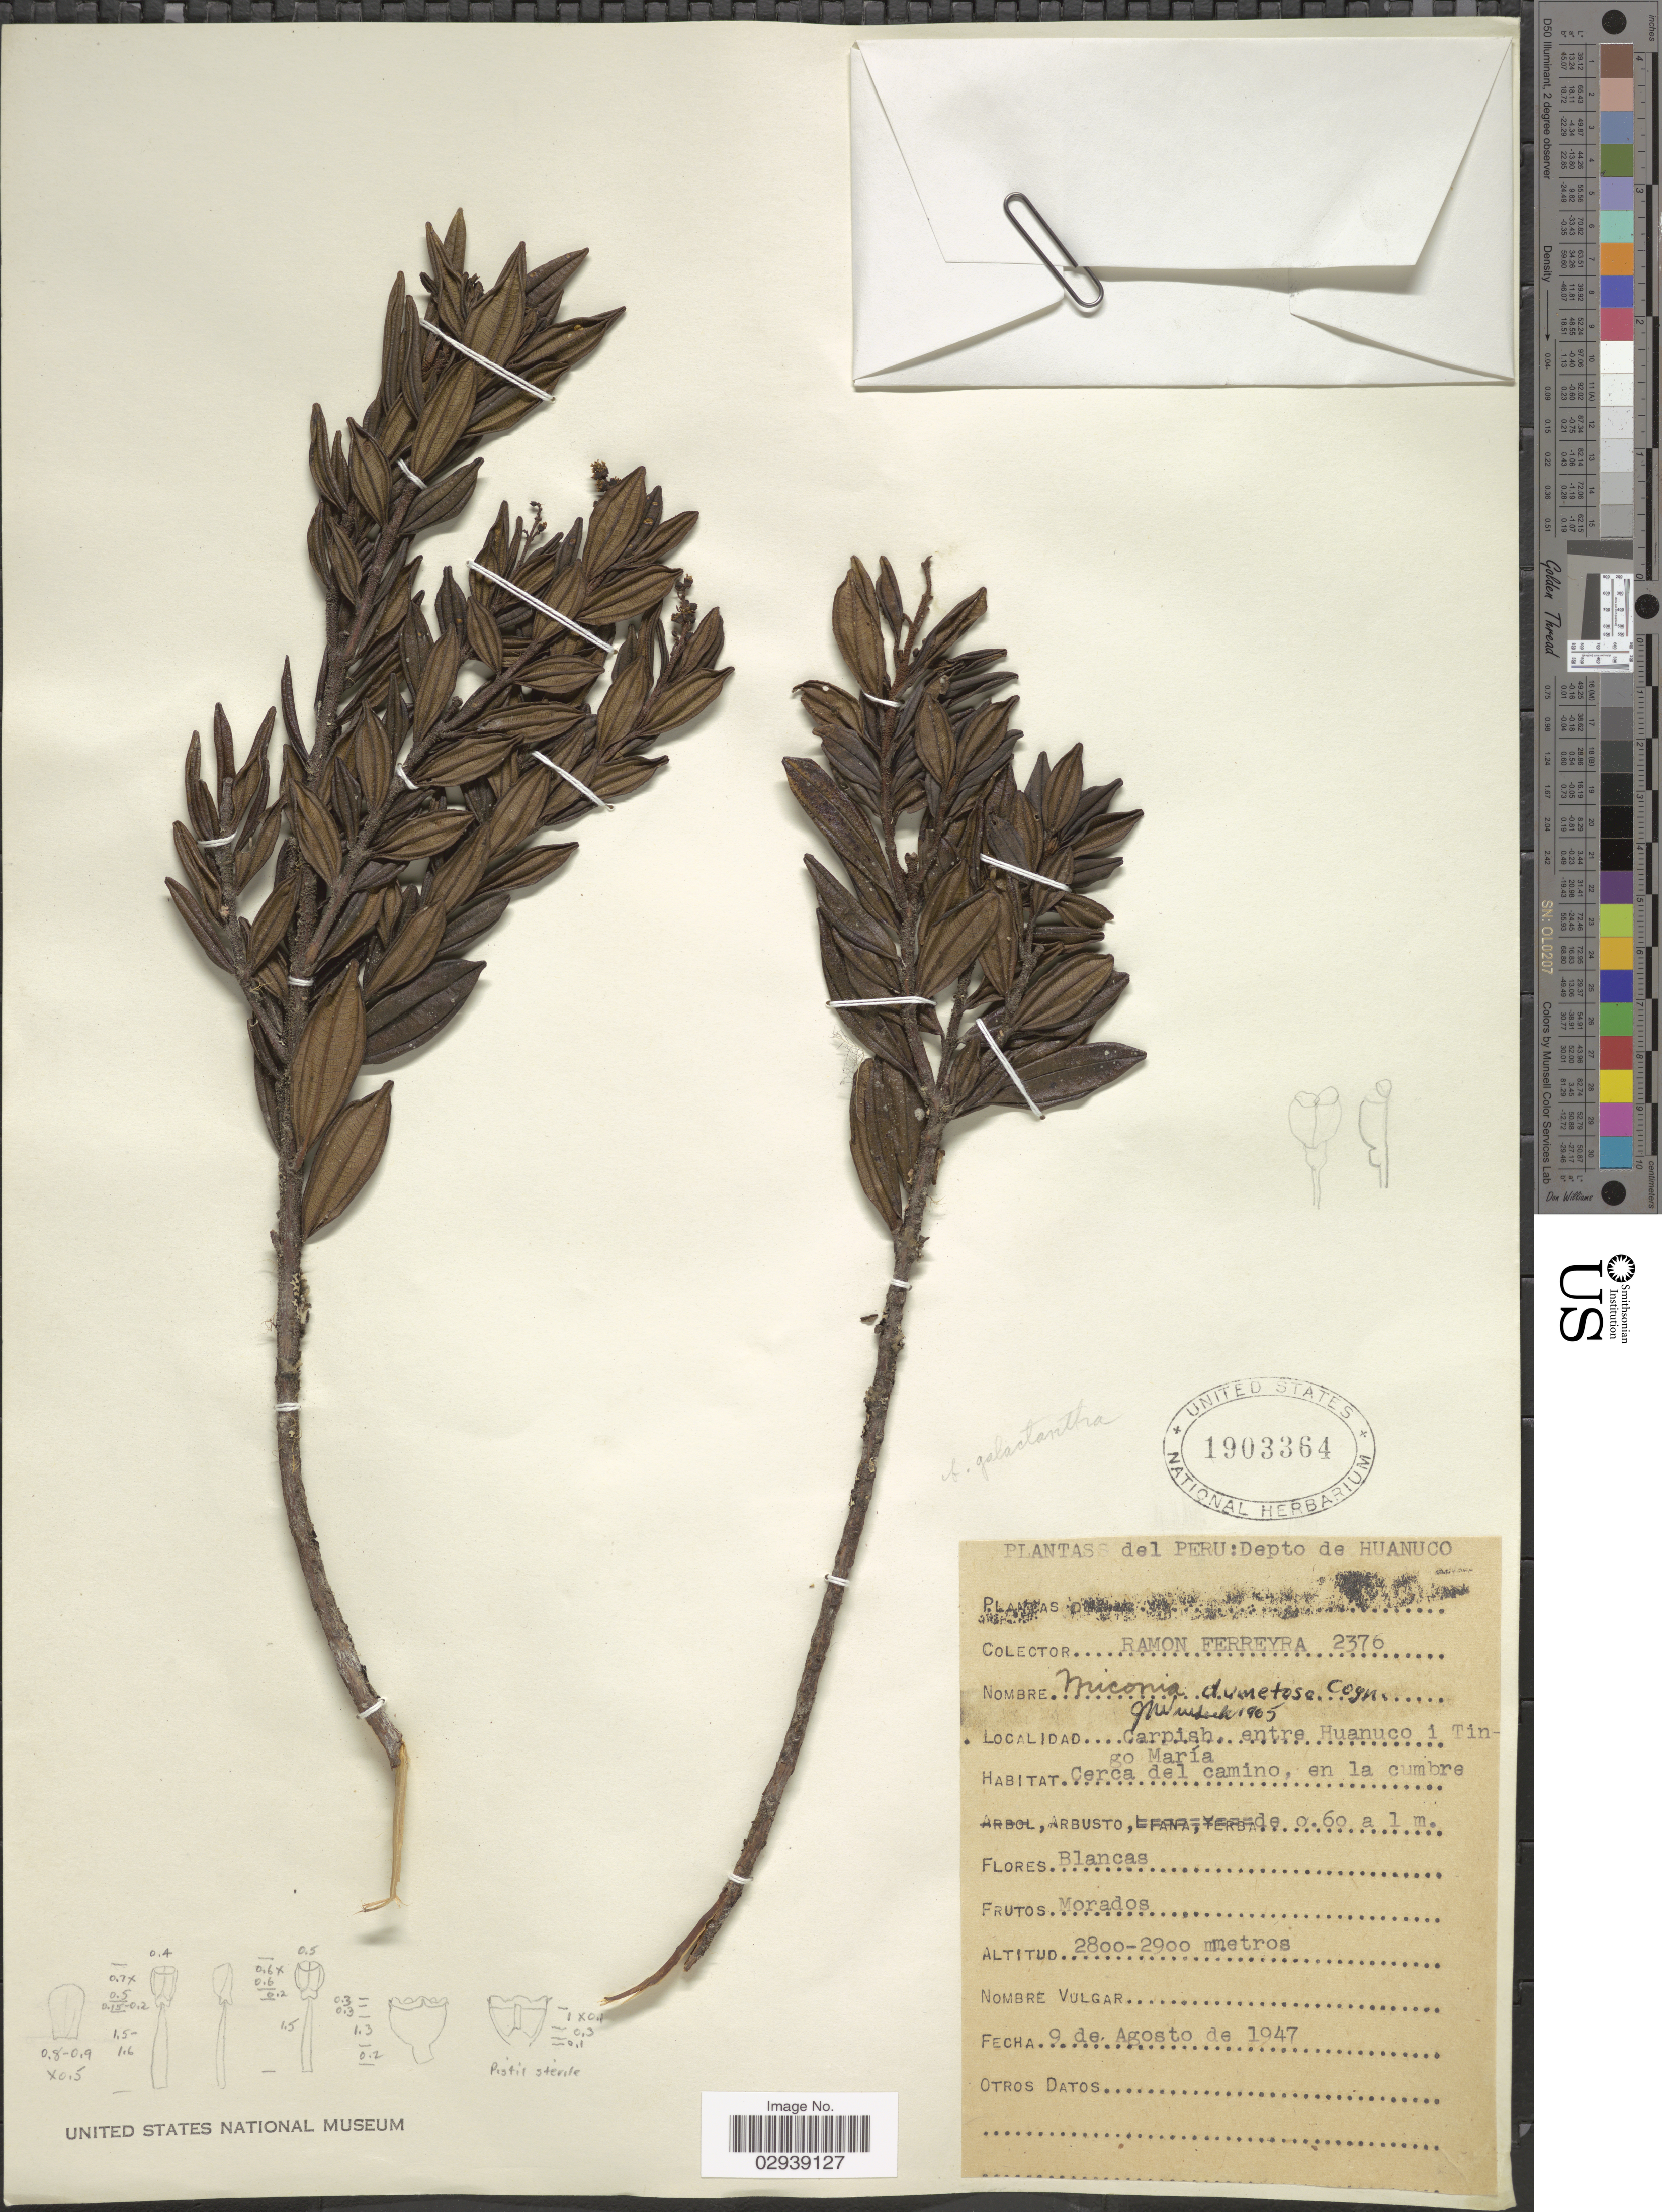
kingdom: Plantae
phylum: Tracheophyta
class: Magnoliopsida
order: Myrtales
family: Melastomataceae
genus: Miconia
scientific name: Miconia dumetosa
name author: Cogn.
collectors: R. A. Ferreyra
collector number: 2376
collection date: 1947-08-09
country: Peru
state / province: Huánuco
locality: Depto de Huanuco. Carpish, entre Huanuco i Tingo María. Cerca del camino, en la cumbre.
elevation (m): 2800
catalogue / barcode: US 1903364